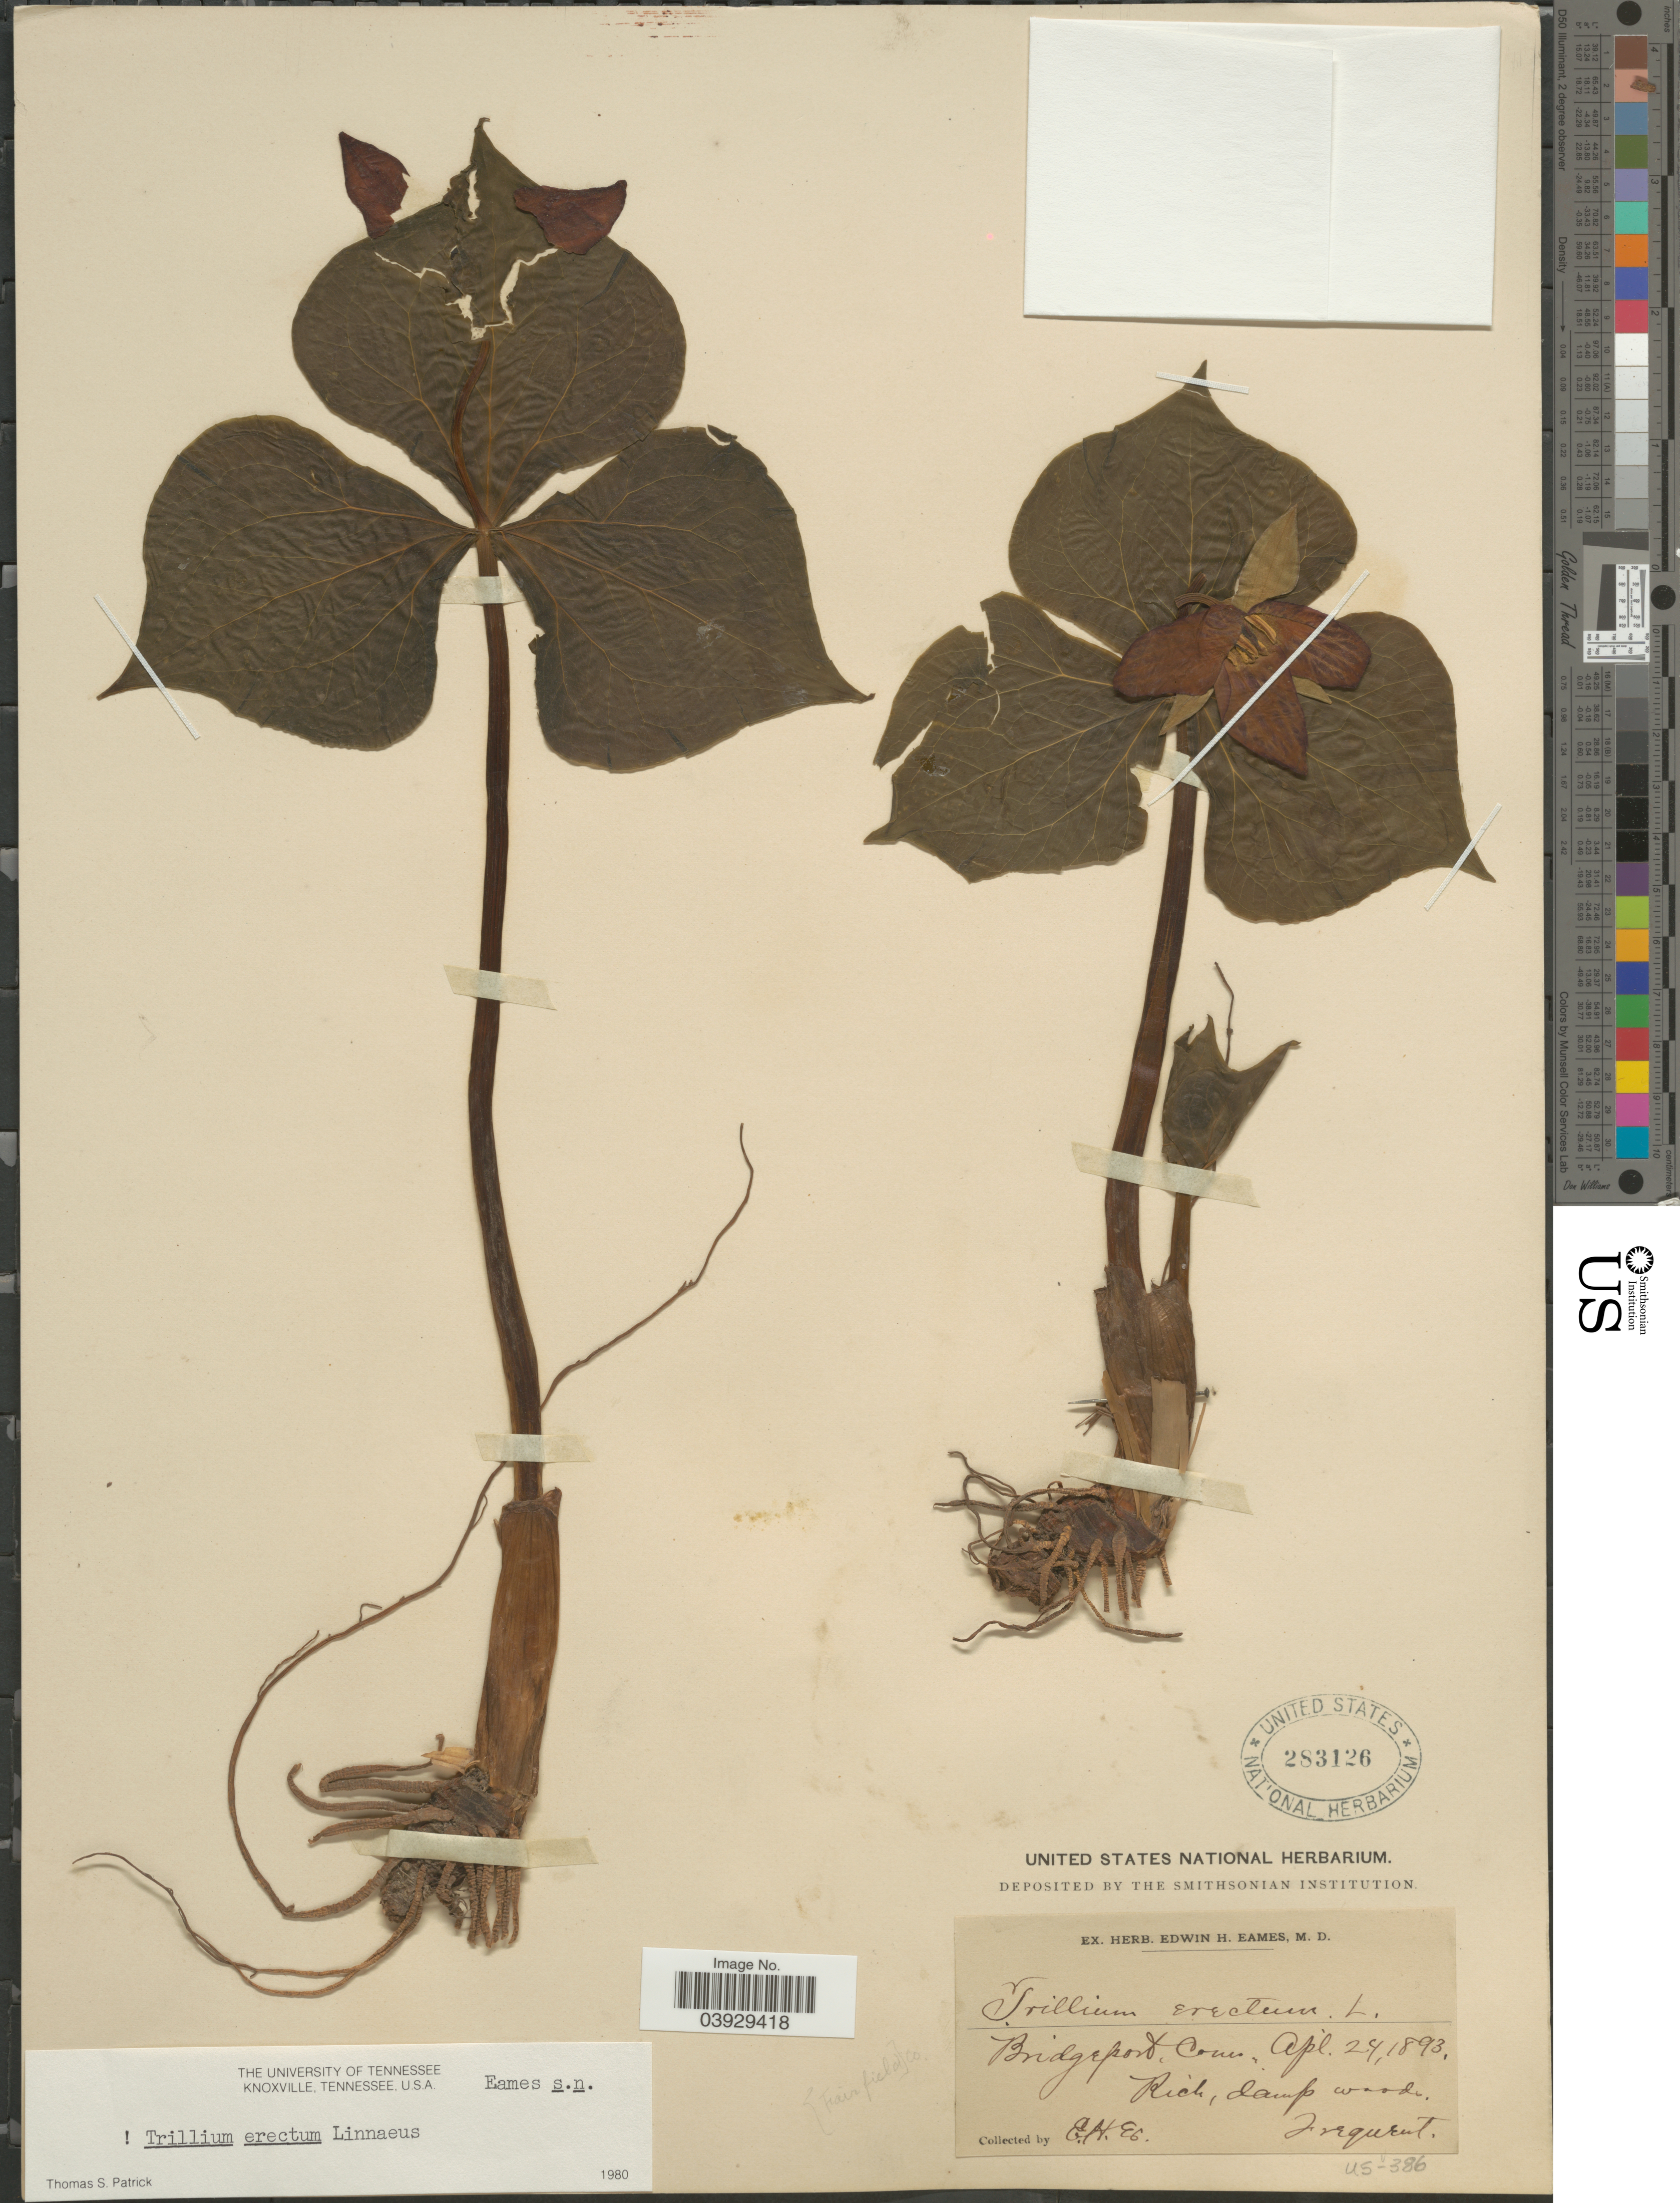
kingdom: Plantae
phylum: Tracheophyta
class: Liliopsida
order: Liliales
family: Melanthiaceae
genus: Trillium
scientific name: Trillium erectum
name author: L.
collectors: E. H. Eames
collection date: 1893-04-24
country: United States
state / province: Connecticut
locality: [Fair field] Co. Bridgeport.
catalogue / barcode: US 283126